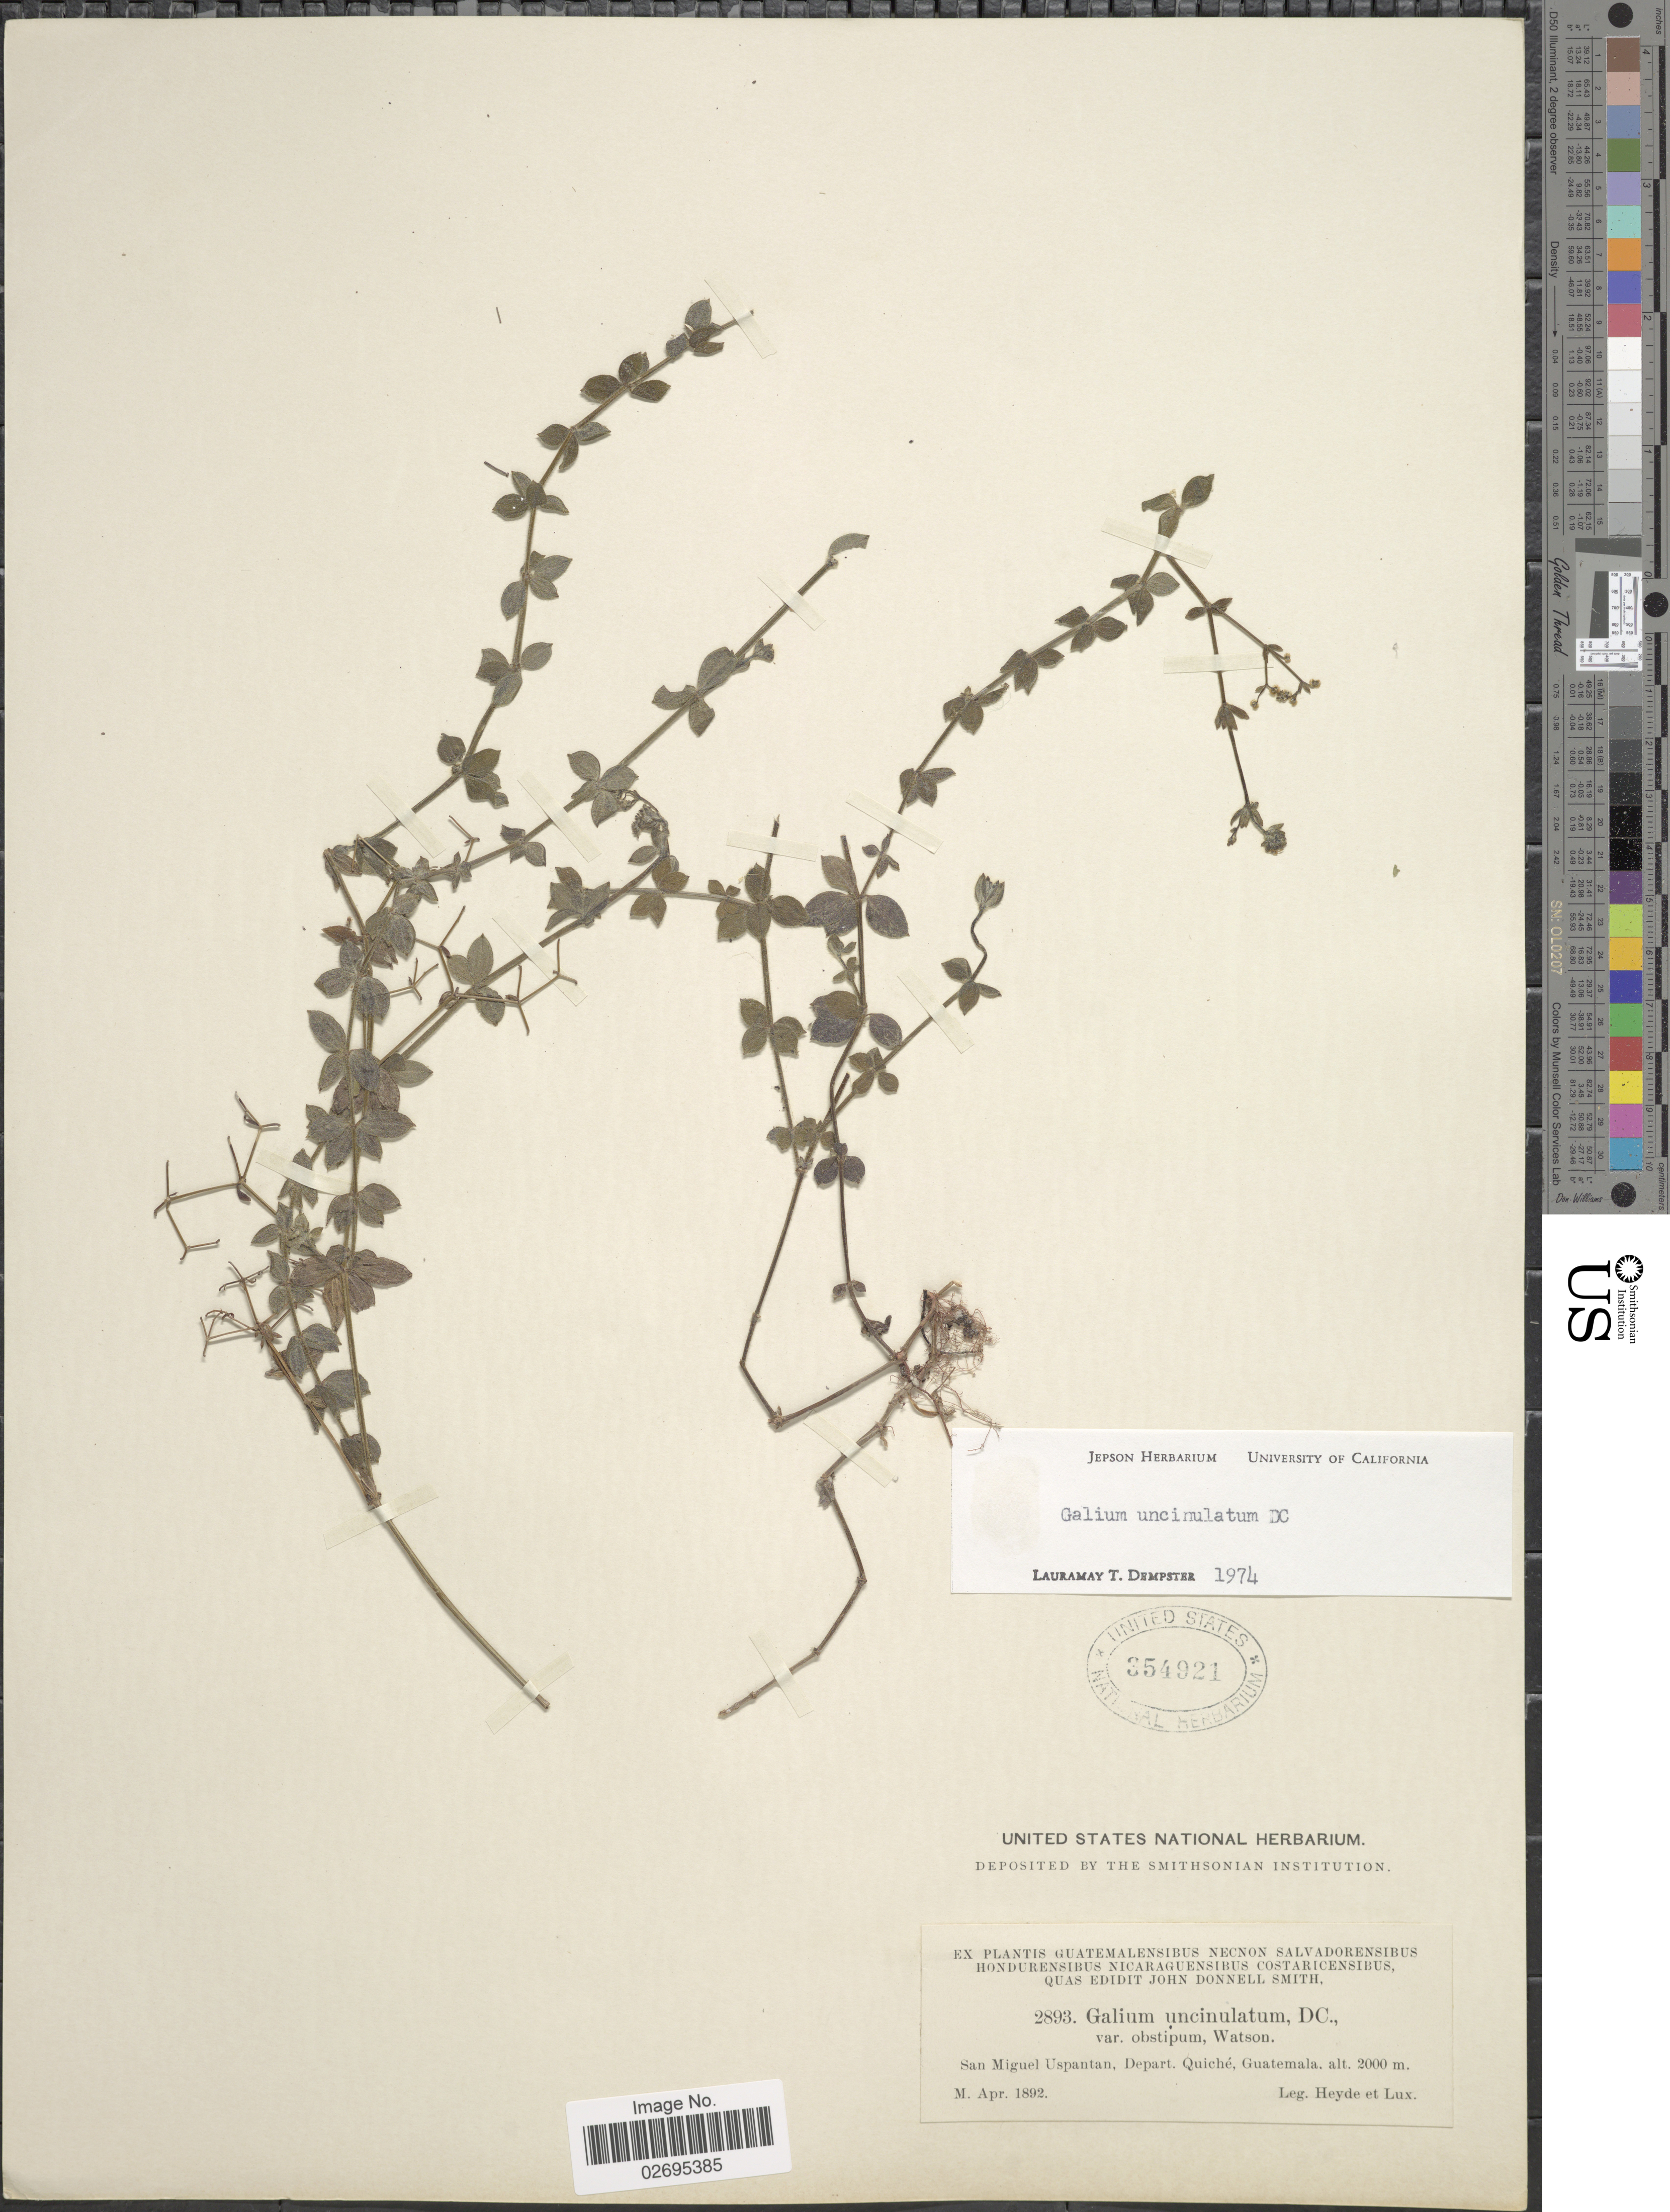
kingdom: Plantae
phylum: Tracheophyta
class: Magnoliopsida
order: Gentianales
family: Rubiaceae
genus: Galium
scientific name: Galium uncinulatum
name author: DC.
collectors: Heyde & Lux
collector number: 2893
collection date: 1892-04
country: Guatemala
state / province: El Quiché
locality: San Miguel Uspantan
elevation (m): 2000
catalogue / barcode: US 354921